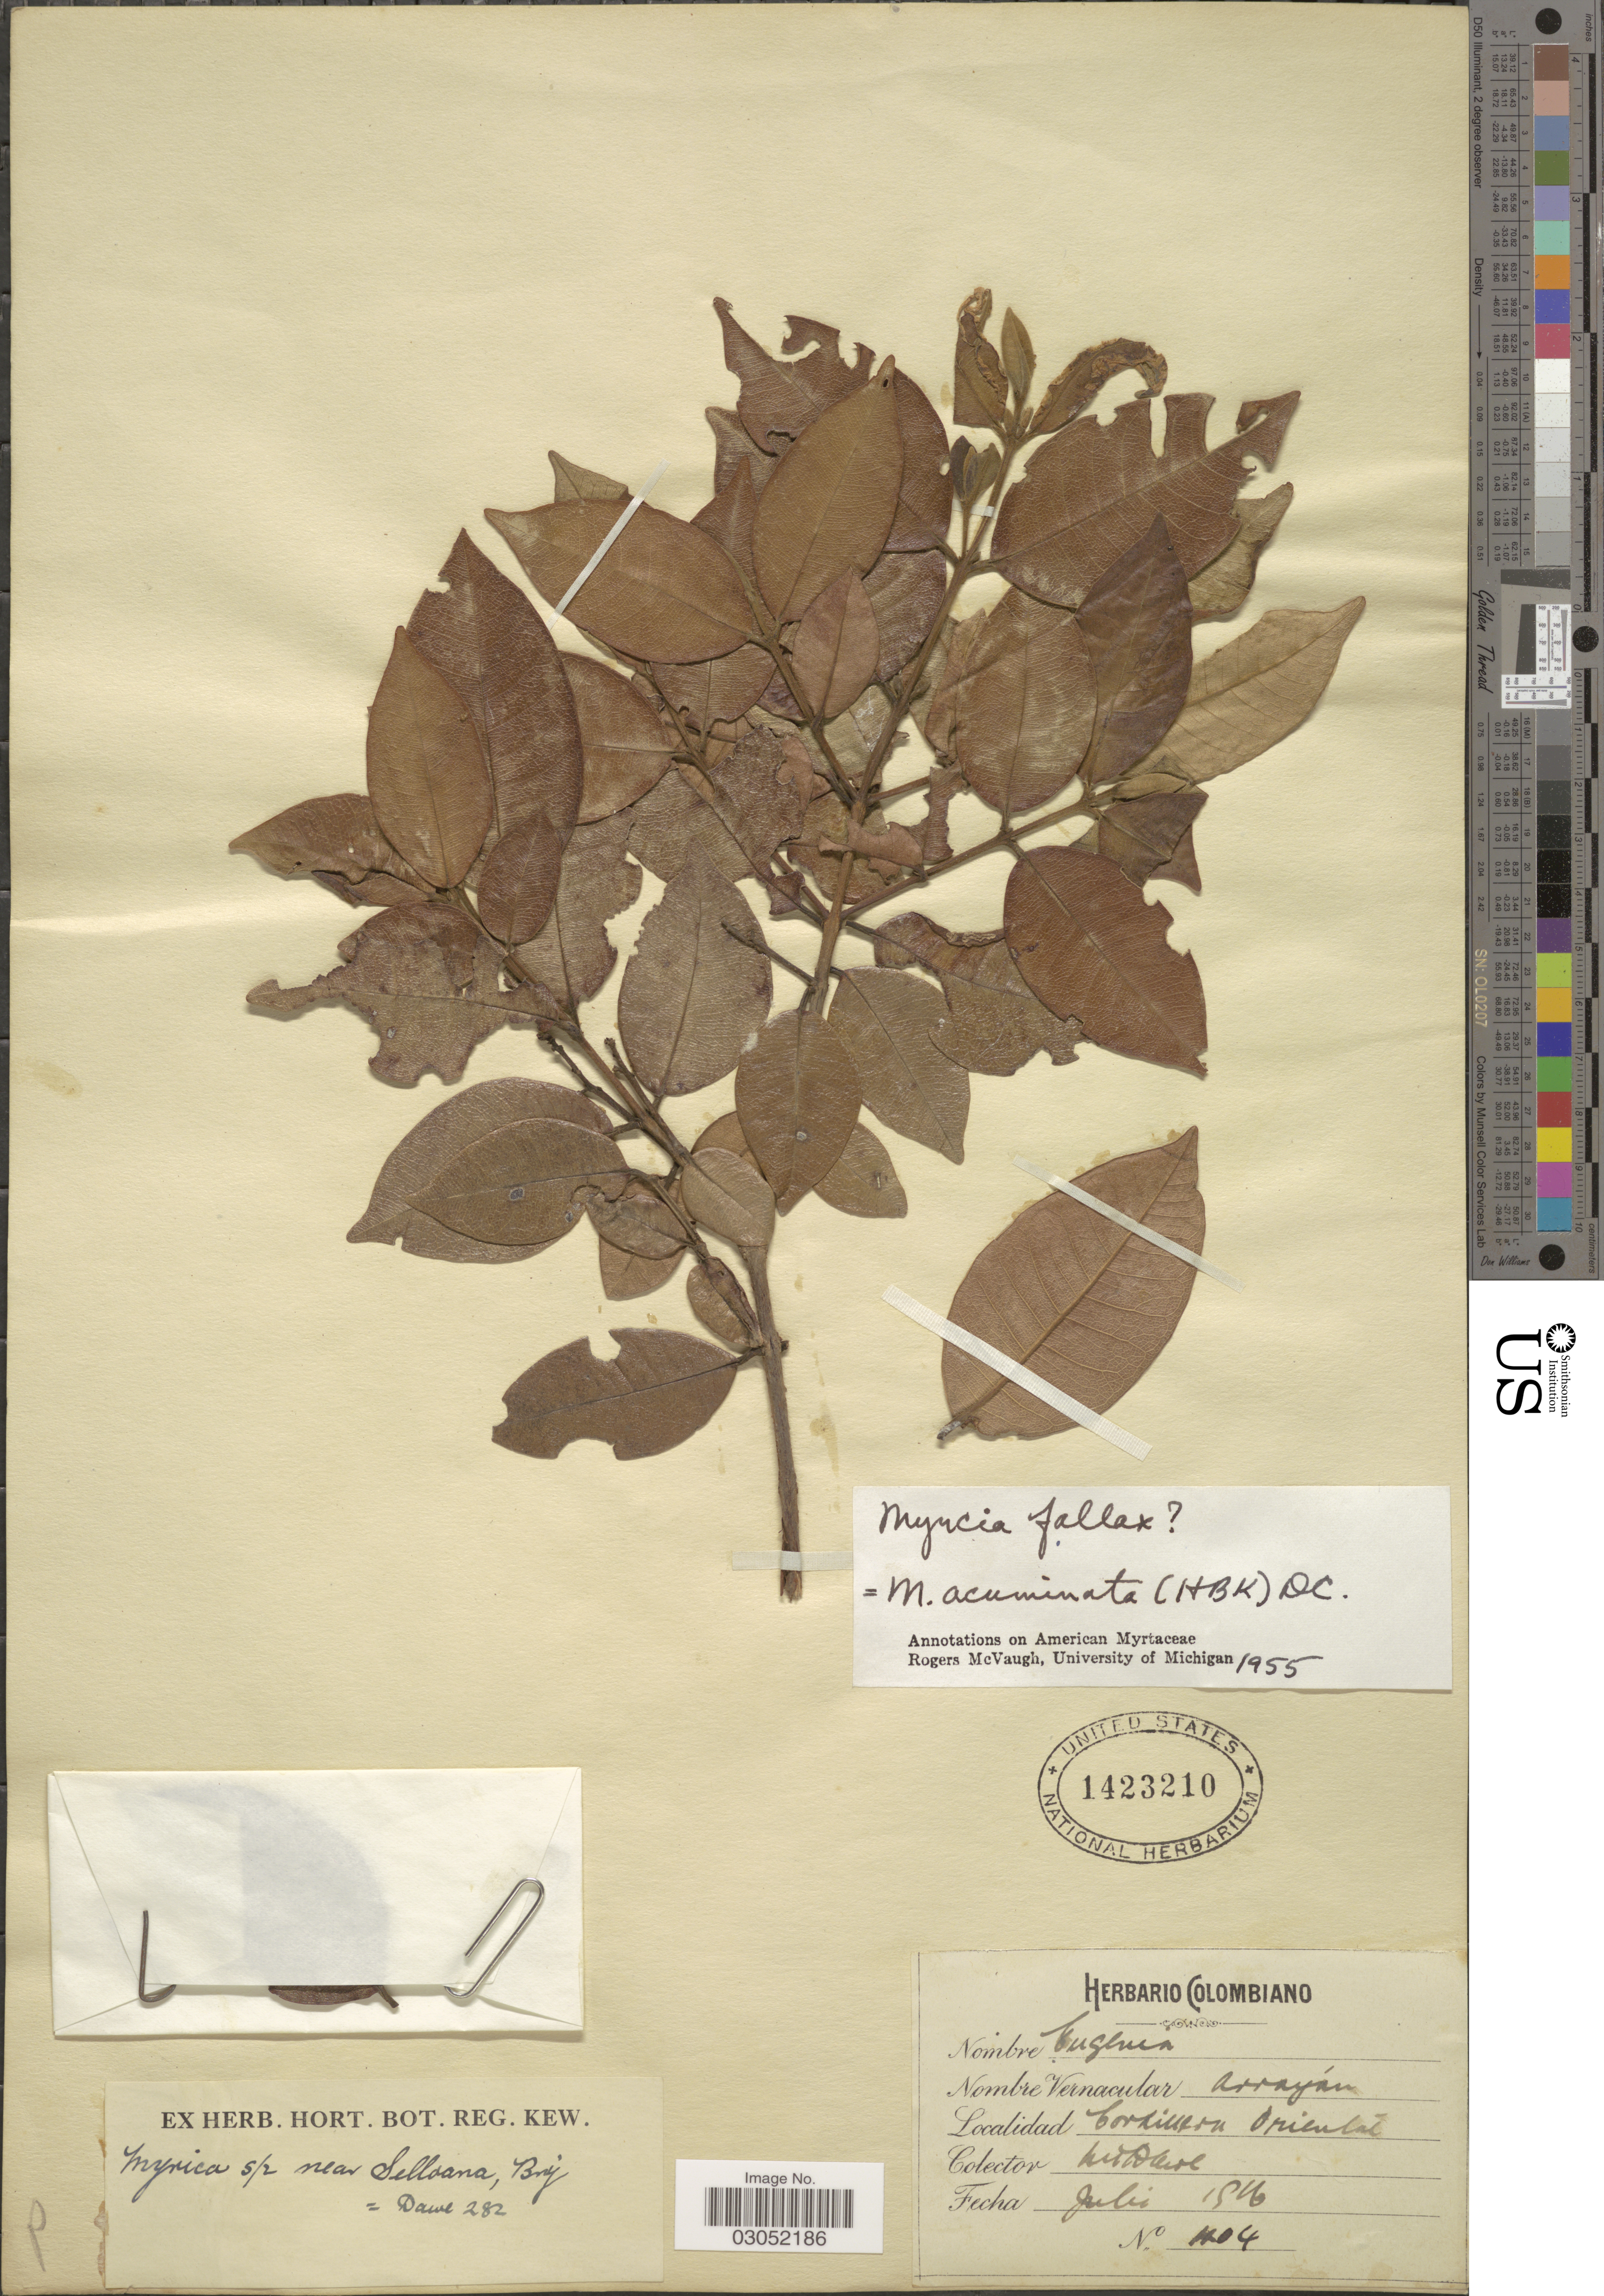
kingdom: Plantae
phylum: Tracheophyta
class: Magnoliopsida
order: Myrtales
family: Myrtaceae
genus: Myrcia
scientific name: Myrcia fallax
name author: (Rich.) DC.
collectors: M. T. Dawe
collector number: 1104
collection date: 1916-07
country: Colombia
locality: Cordillera Oriental.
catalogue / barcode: US 1423210